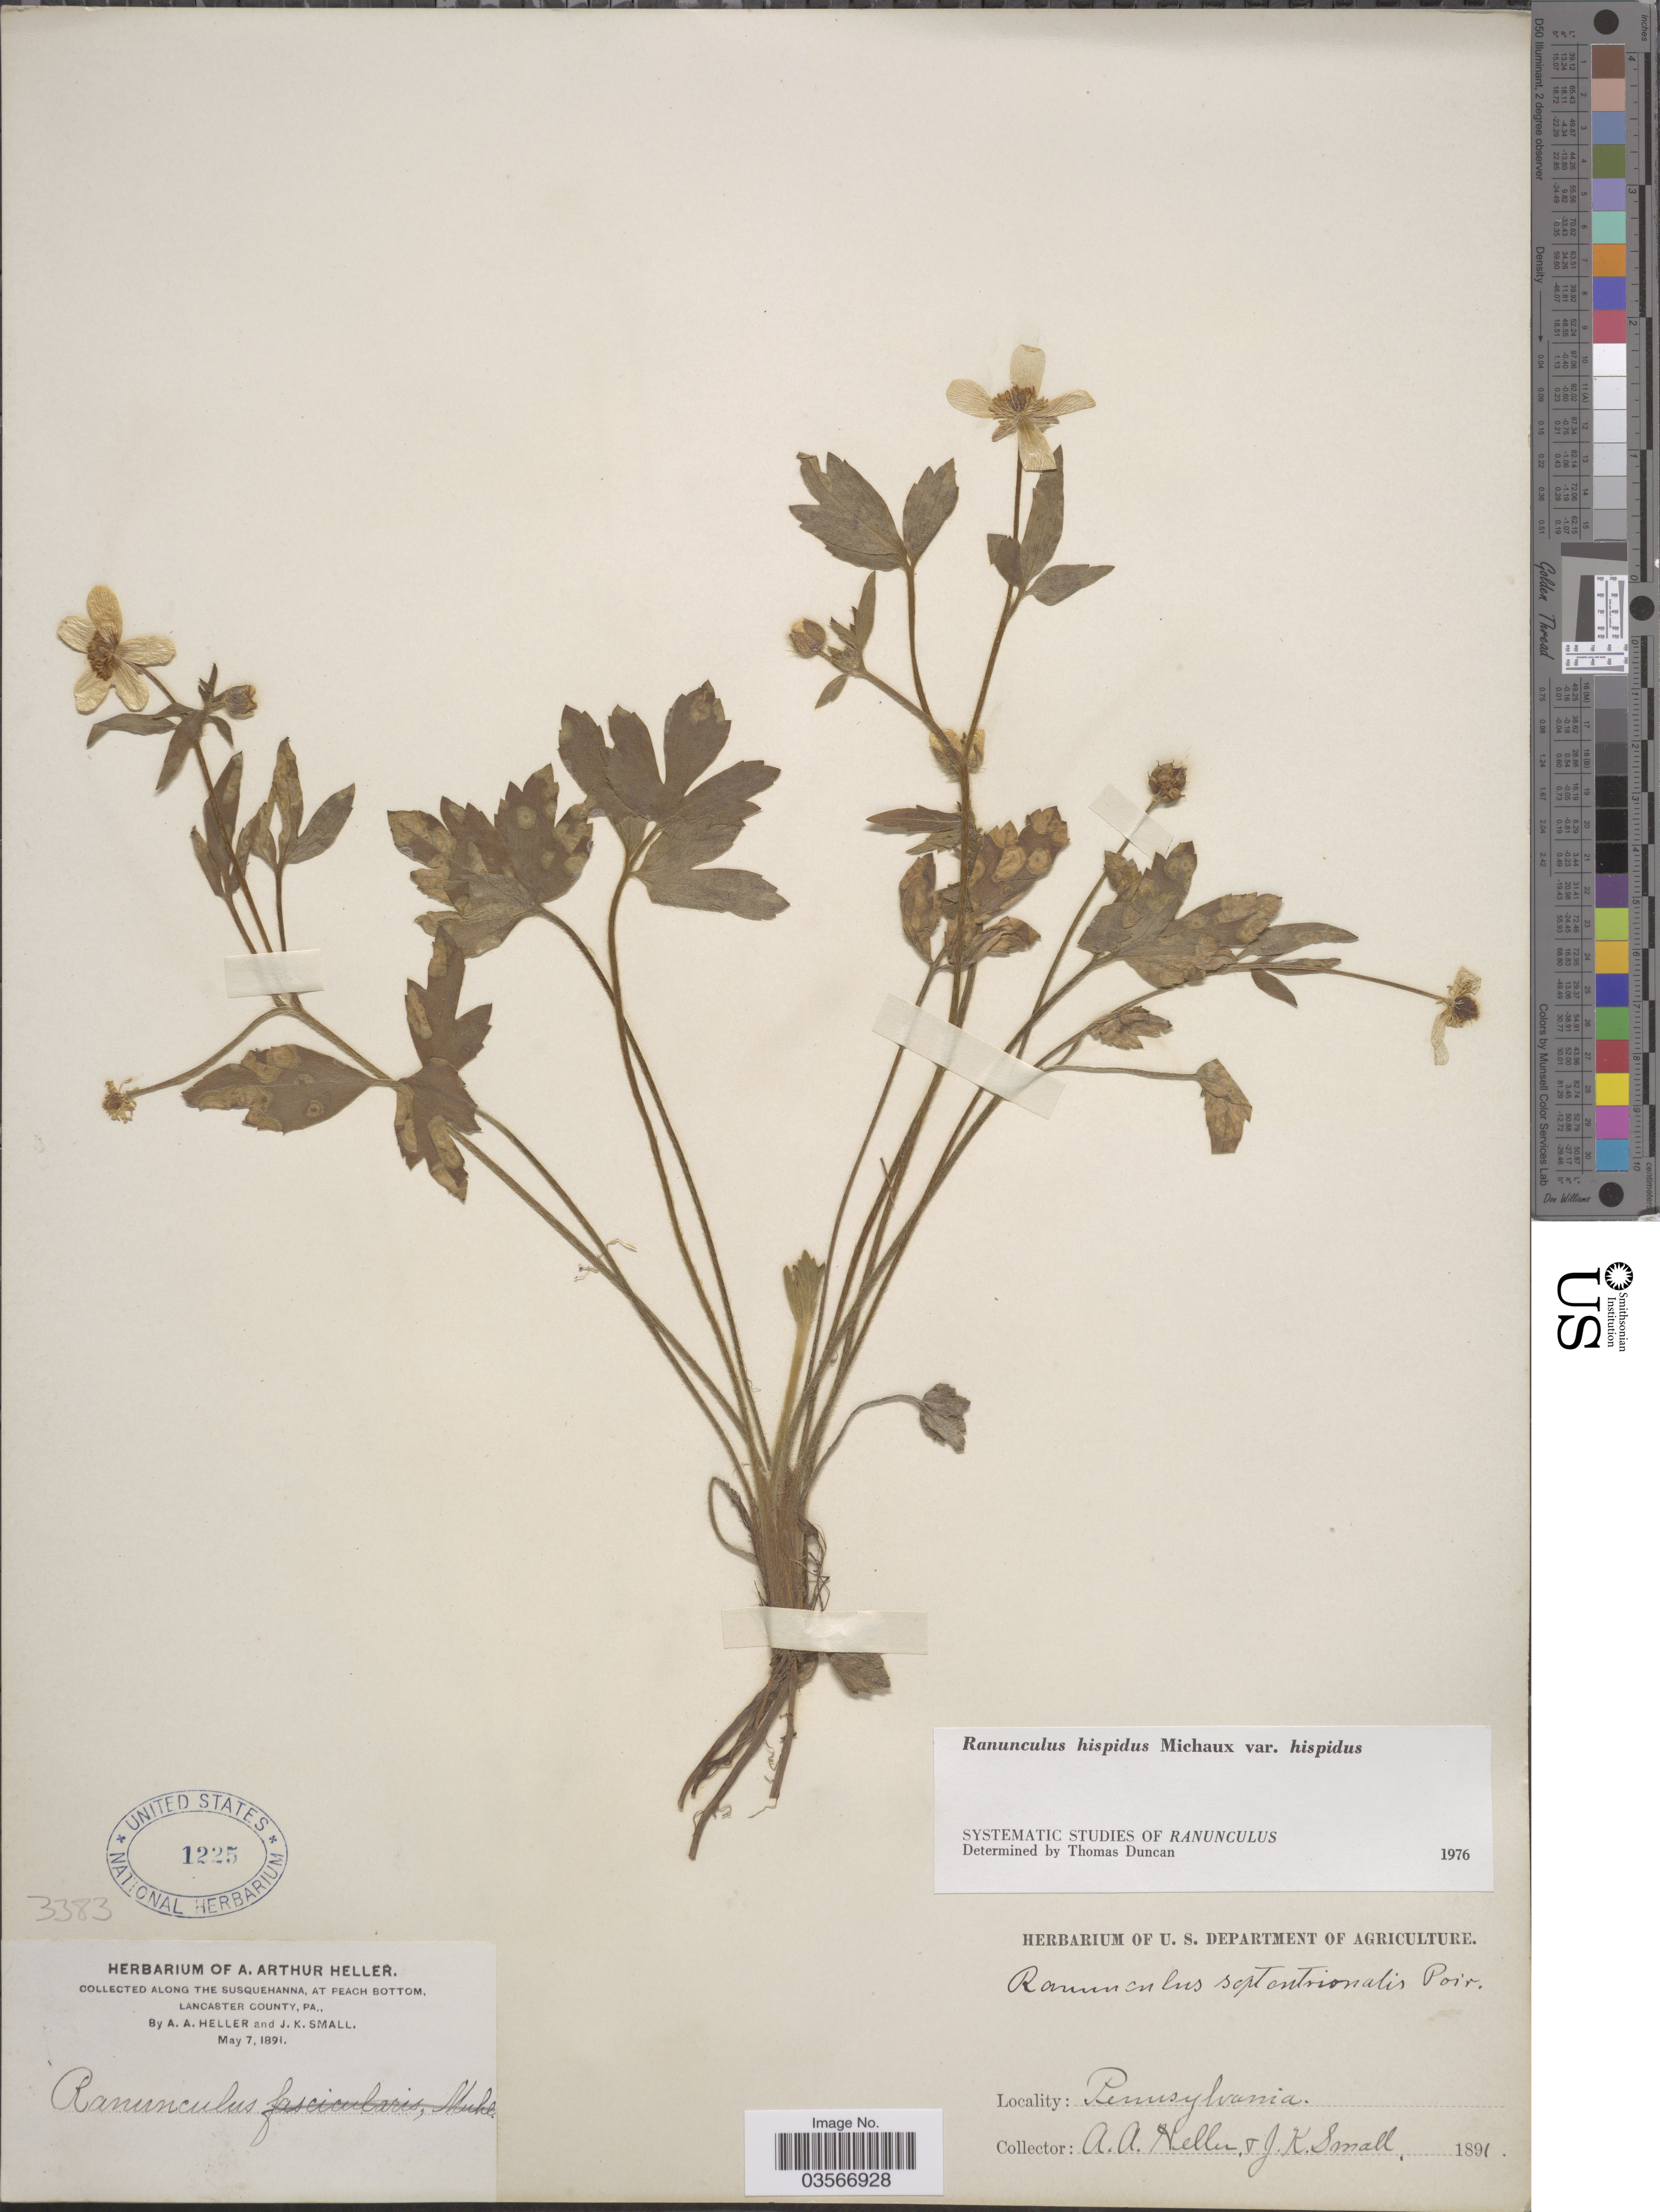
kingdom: Plantae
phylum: Tracheophyta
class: Magnoliopsida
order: Ranunculales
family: Ranunculaceae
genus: Ranunculus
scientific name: Ranunculus hispidus var. hispidus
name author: Michx.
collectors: A. A. Heller & J. K. Small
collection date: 1891-05-07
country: United States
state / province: Pennsylvania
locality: Along the Susquehanna, at Peach Bottom, Lancaster County.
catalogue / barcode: US 1225